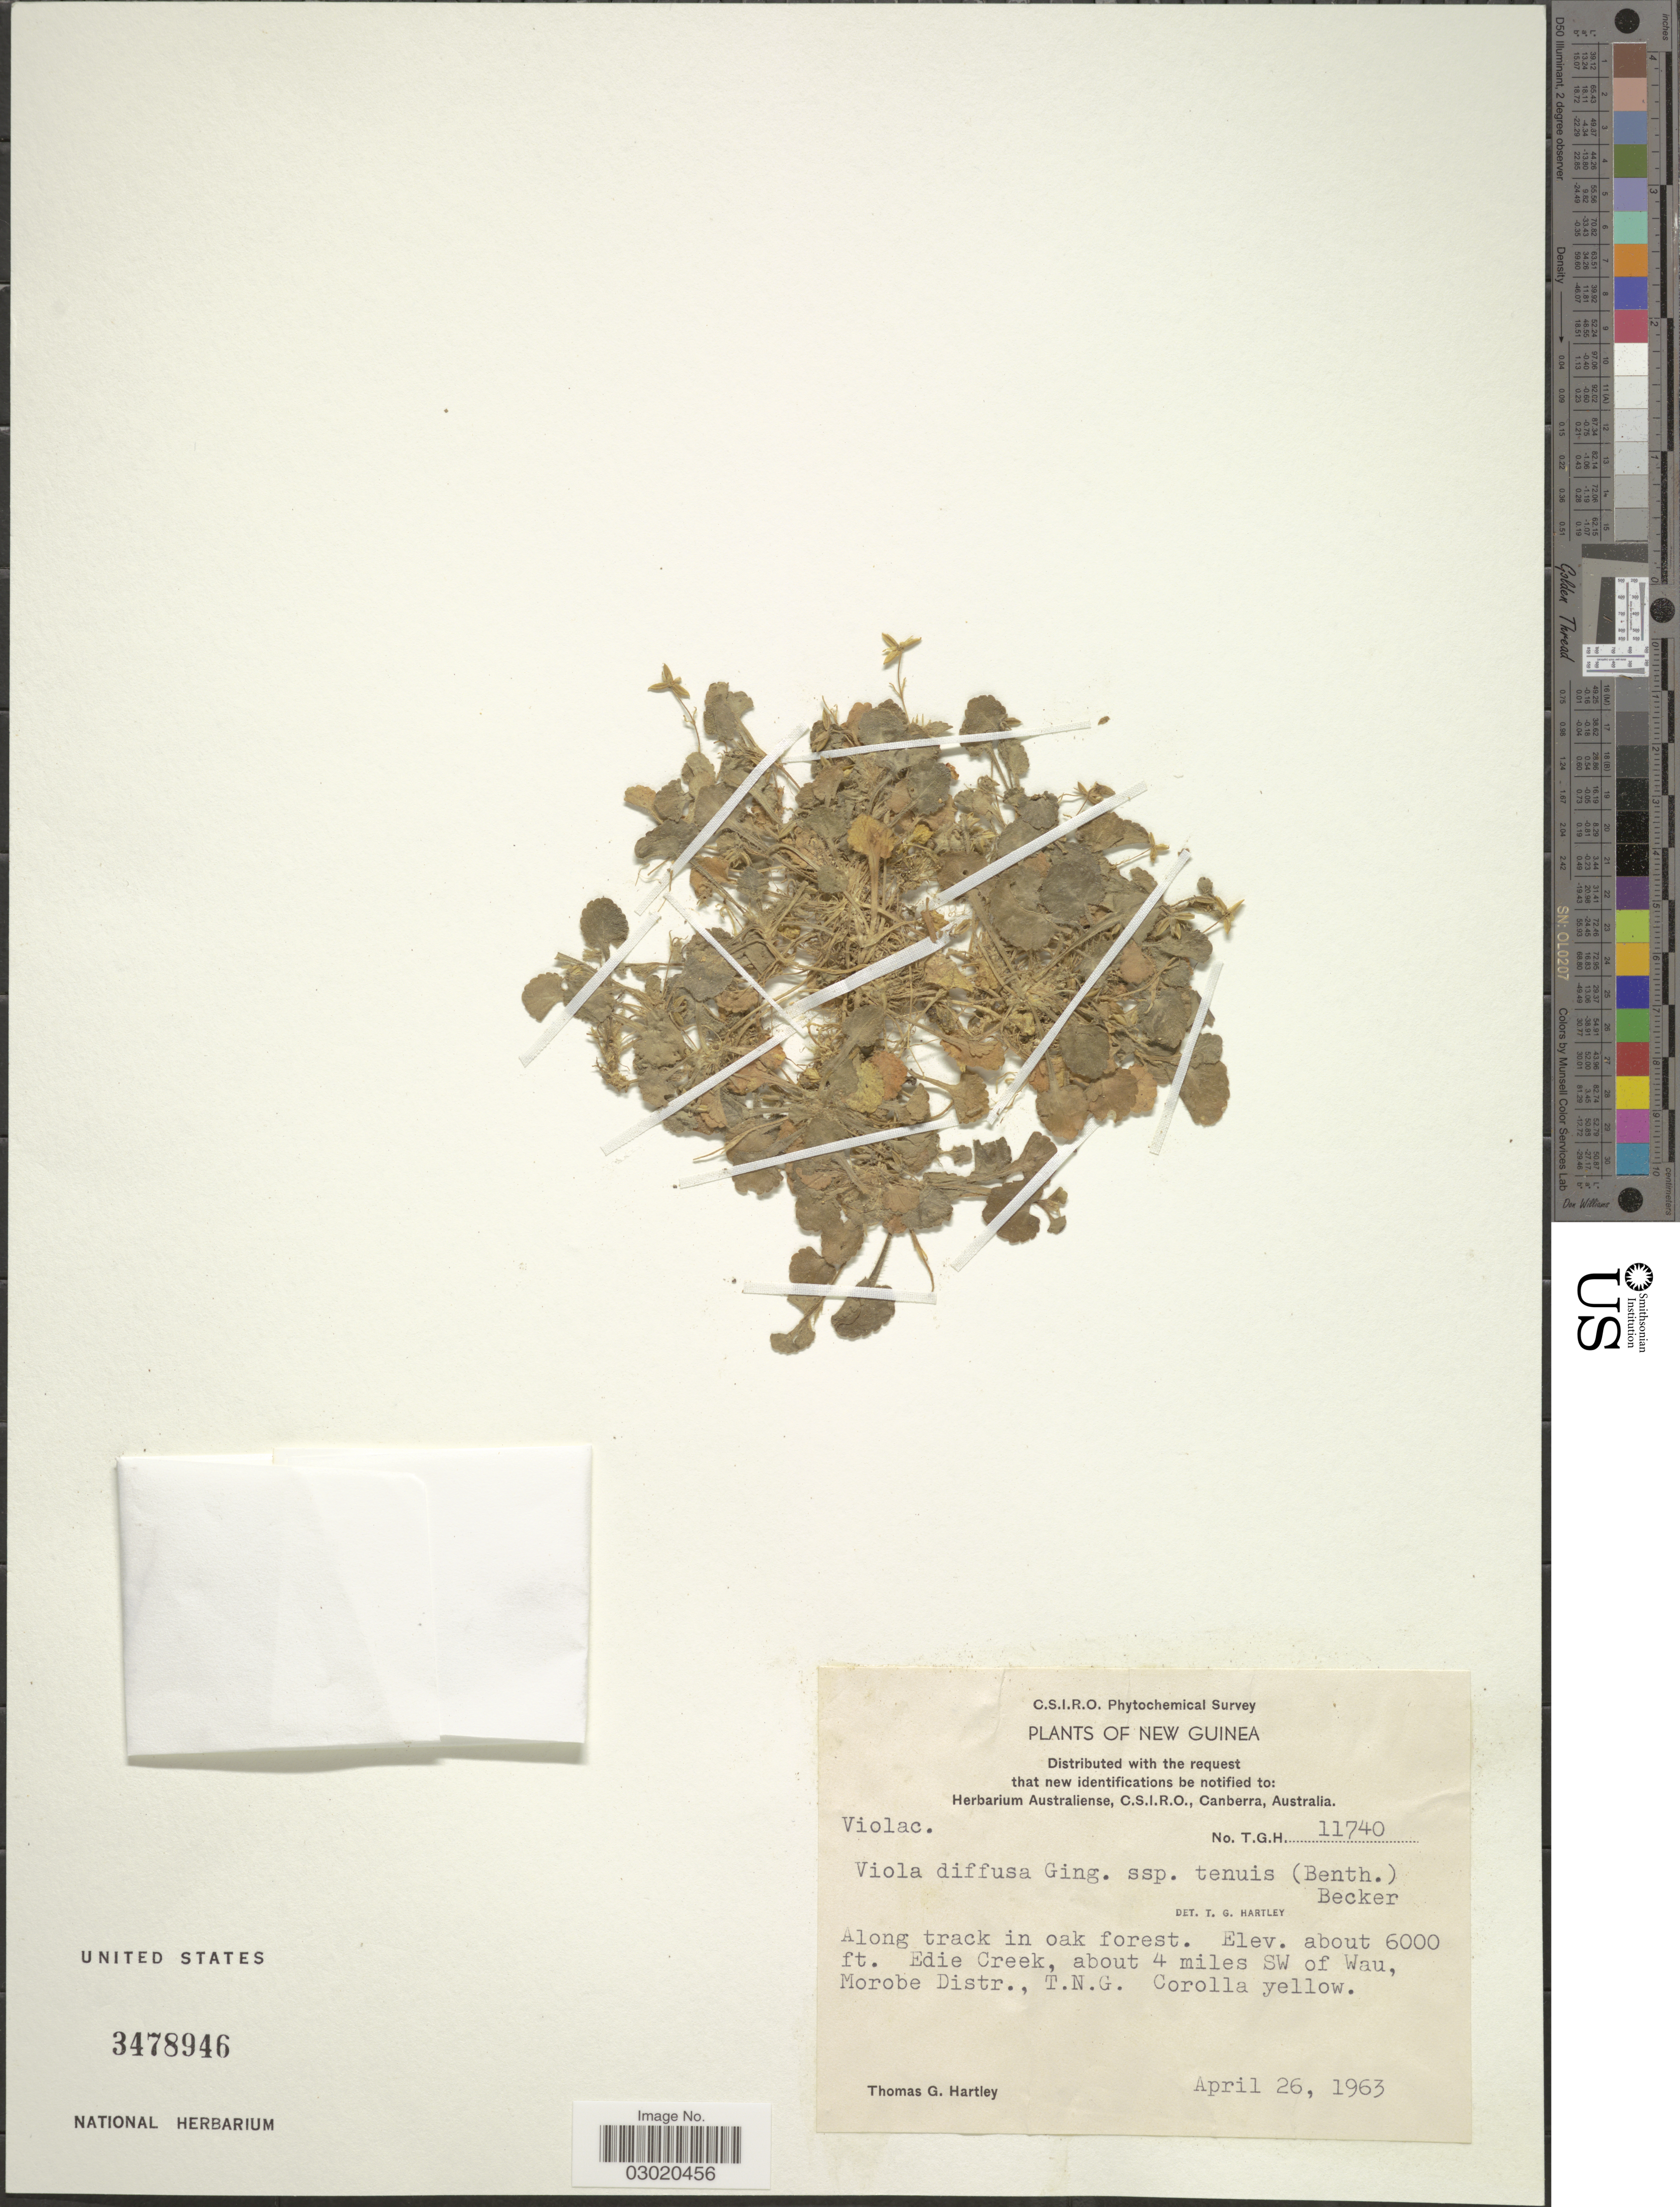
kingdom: Plantae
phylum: Tracheophyta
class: Magnoliopsida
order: Malpighiales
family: Violaceae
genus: Viola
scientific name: Viola diffusa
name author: Ging.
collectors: T. G. Hartley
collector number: T.G.H. 11740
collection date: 1963-04-26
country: Papua New Guinea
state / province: Morobe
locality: New Guinea. Along track in oak forest. Edie Creek, about 4 miles SW of Wau, Morobe Distr., T.N.G.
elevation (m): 1829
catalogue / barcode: US 3478946